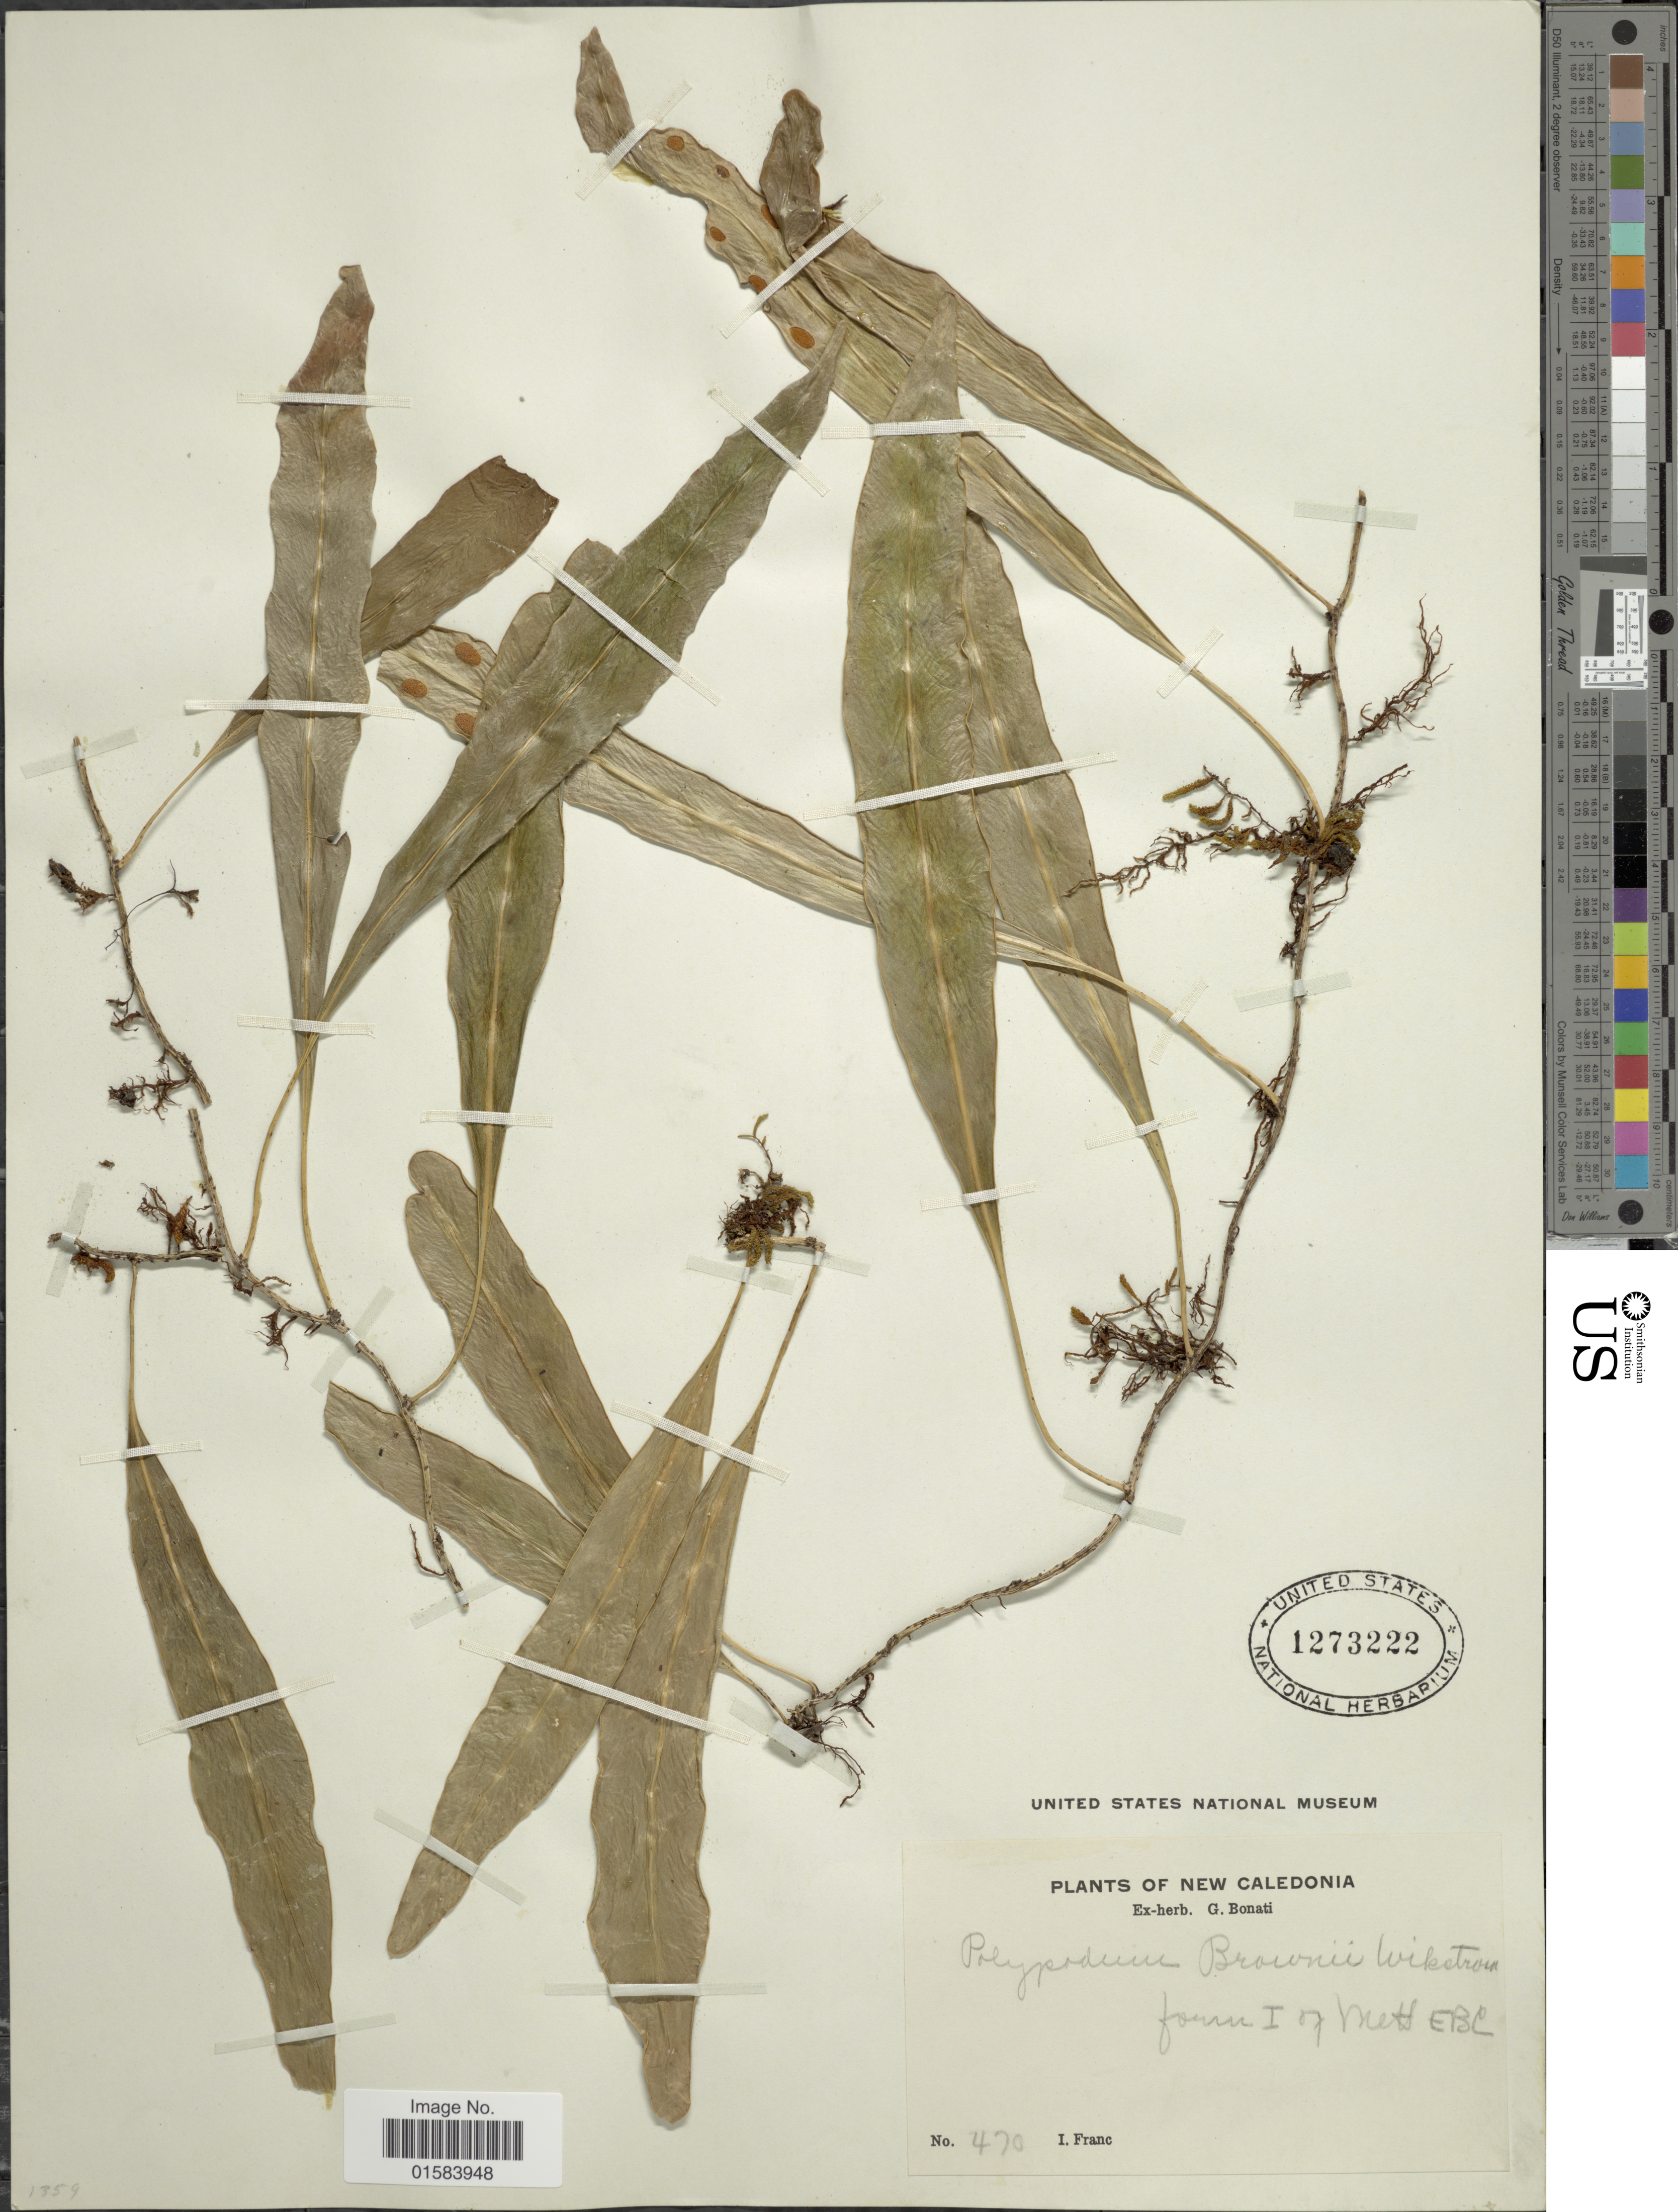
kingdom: Plantae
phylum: Tracheophyta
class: Polypodiopsida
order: Polypodiales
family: Polypodiaceae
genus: Dictymia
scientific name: Dictymia brownii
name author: (Wikstr.) Copel.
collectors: I. Franc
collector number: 470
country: New Caledonia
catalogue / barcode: US 1273222